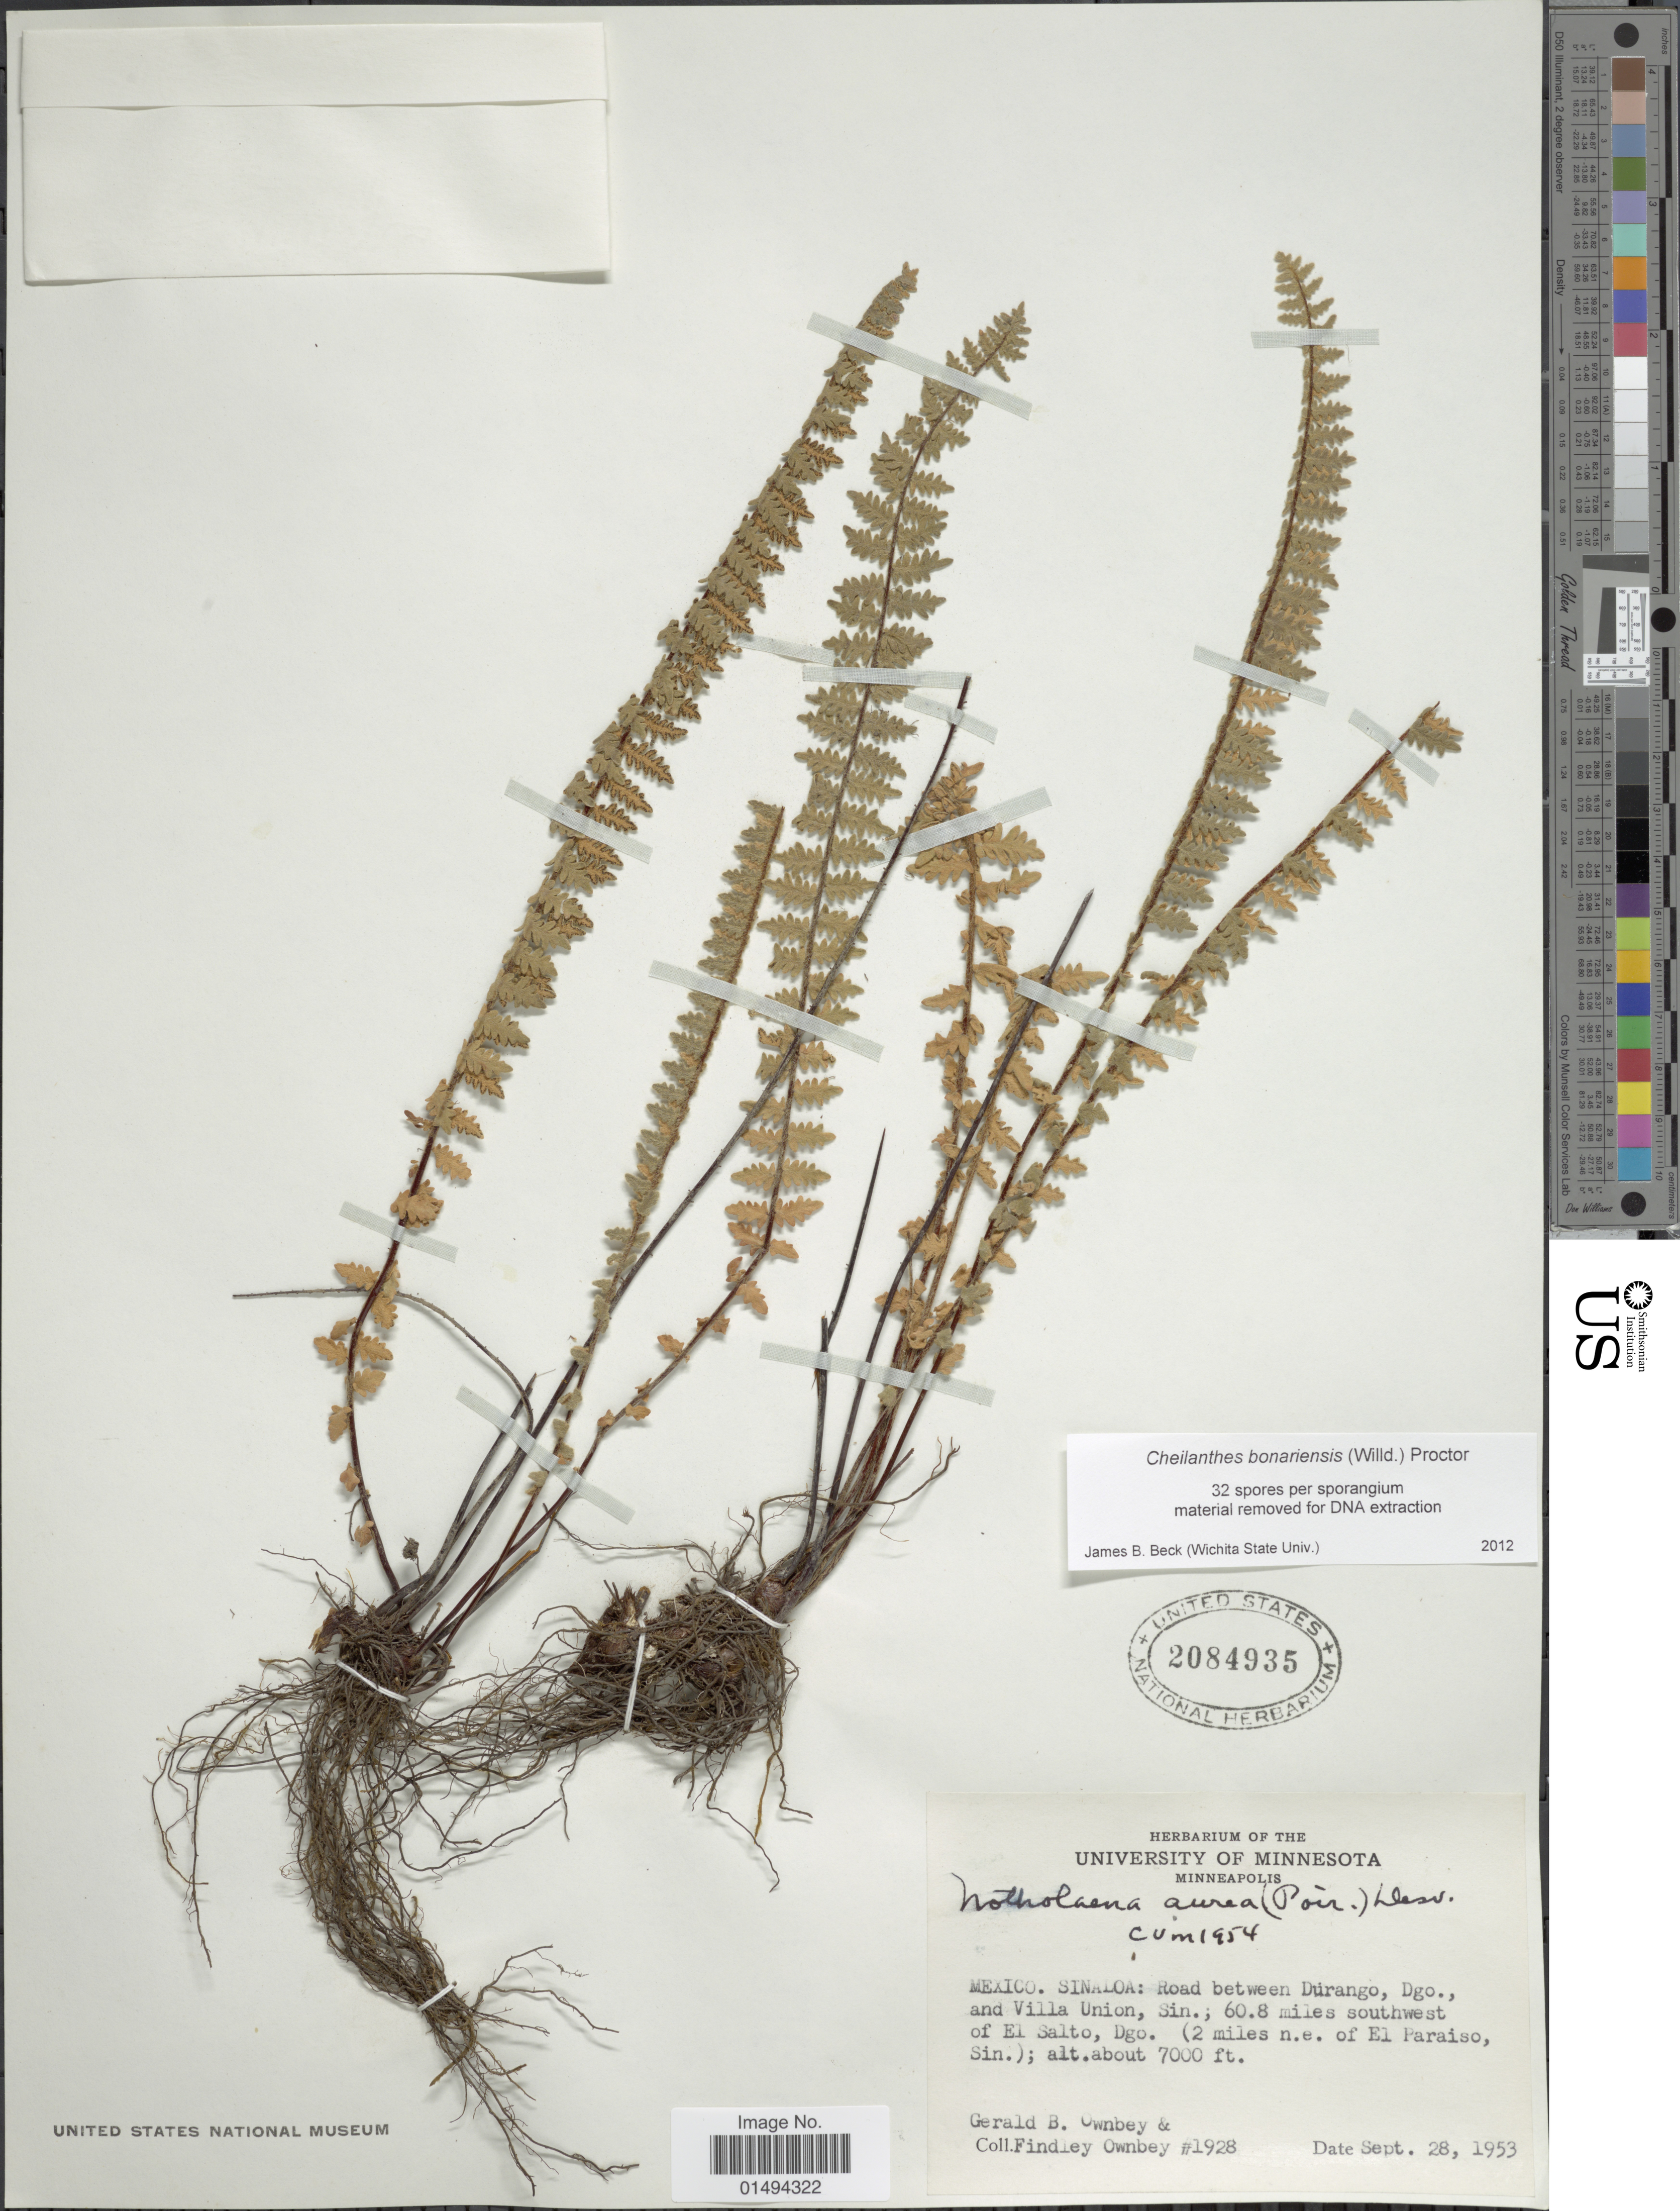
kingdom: Plantae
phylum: Tracheophyta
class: Polypodiopsida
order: Polypodiales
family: Pteridaceae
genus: Myriopteris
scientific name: Myriopteris aurea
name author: (Poir.) Grusz & Windham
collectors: G. B. Ownbey & F. Ownbey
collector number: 1928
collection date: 1953-09-28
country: Mexico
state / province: Sinaloa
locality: Road between Durango, Dgo. and Villa Union, Sin.; 60.8 miles southwest of El Salto, Dgo. (2 miles n.e. of El Paraiso, Sin.)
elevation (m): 2134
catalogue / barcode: US 2084935